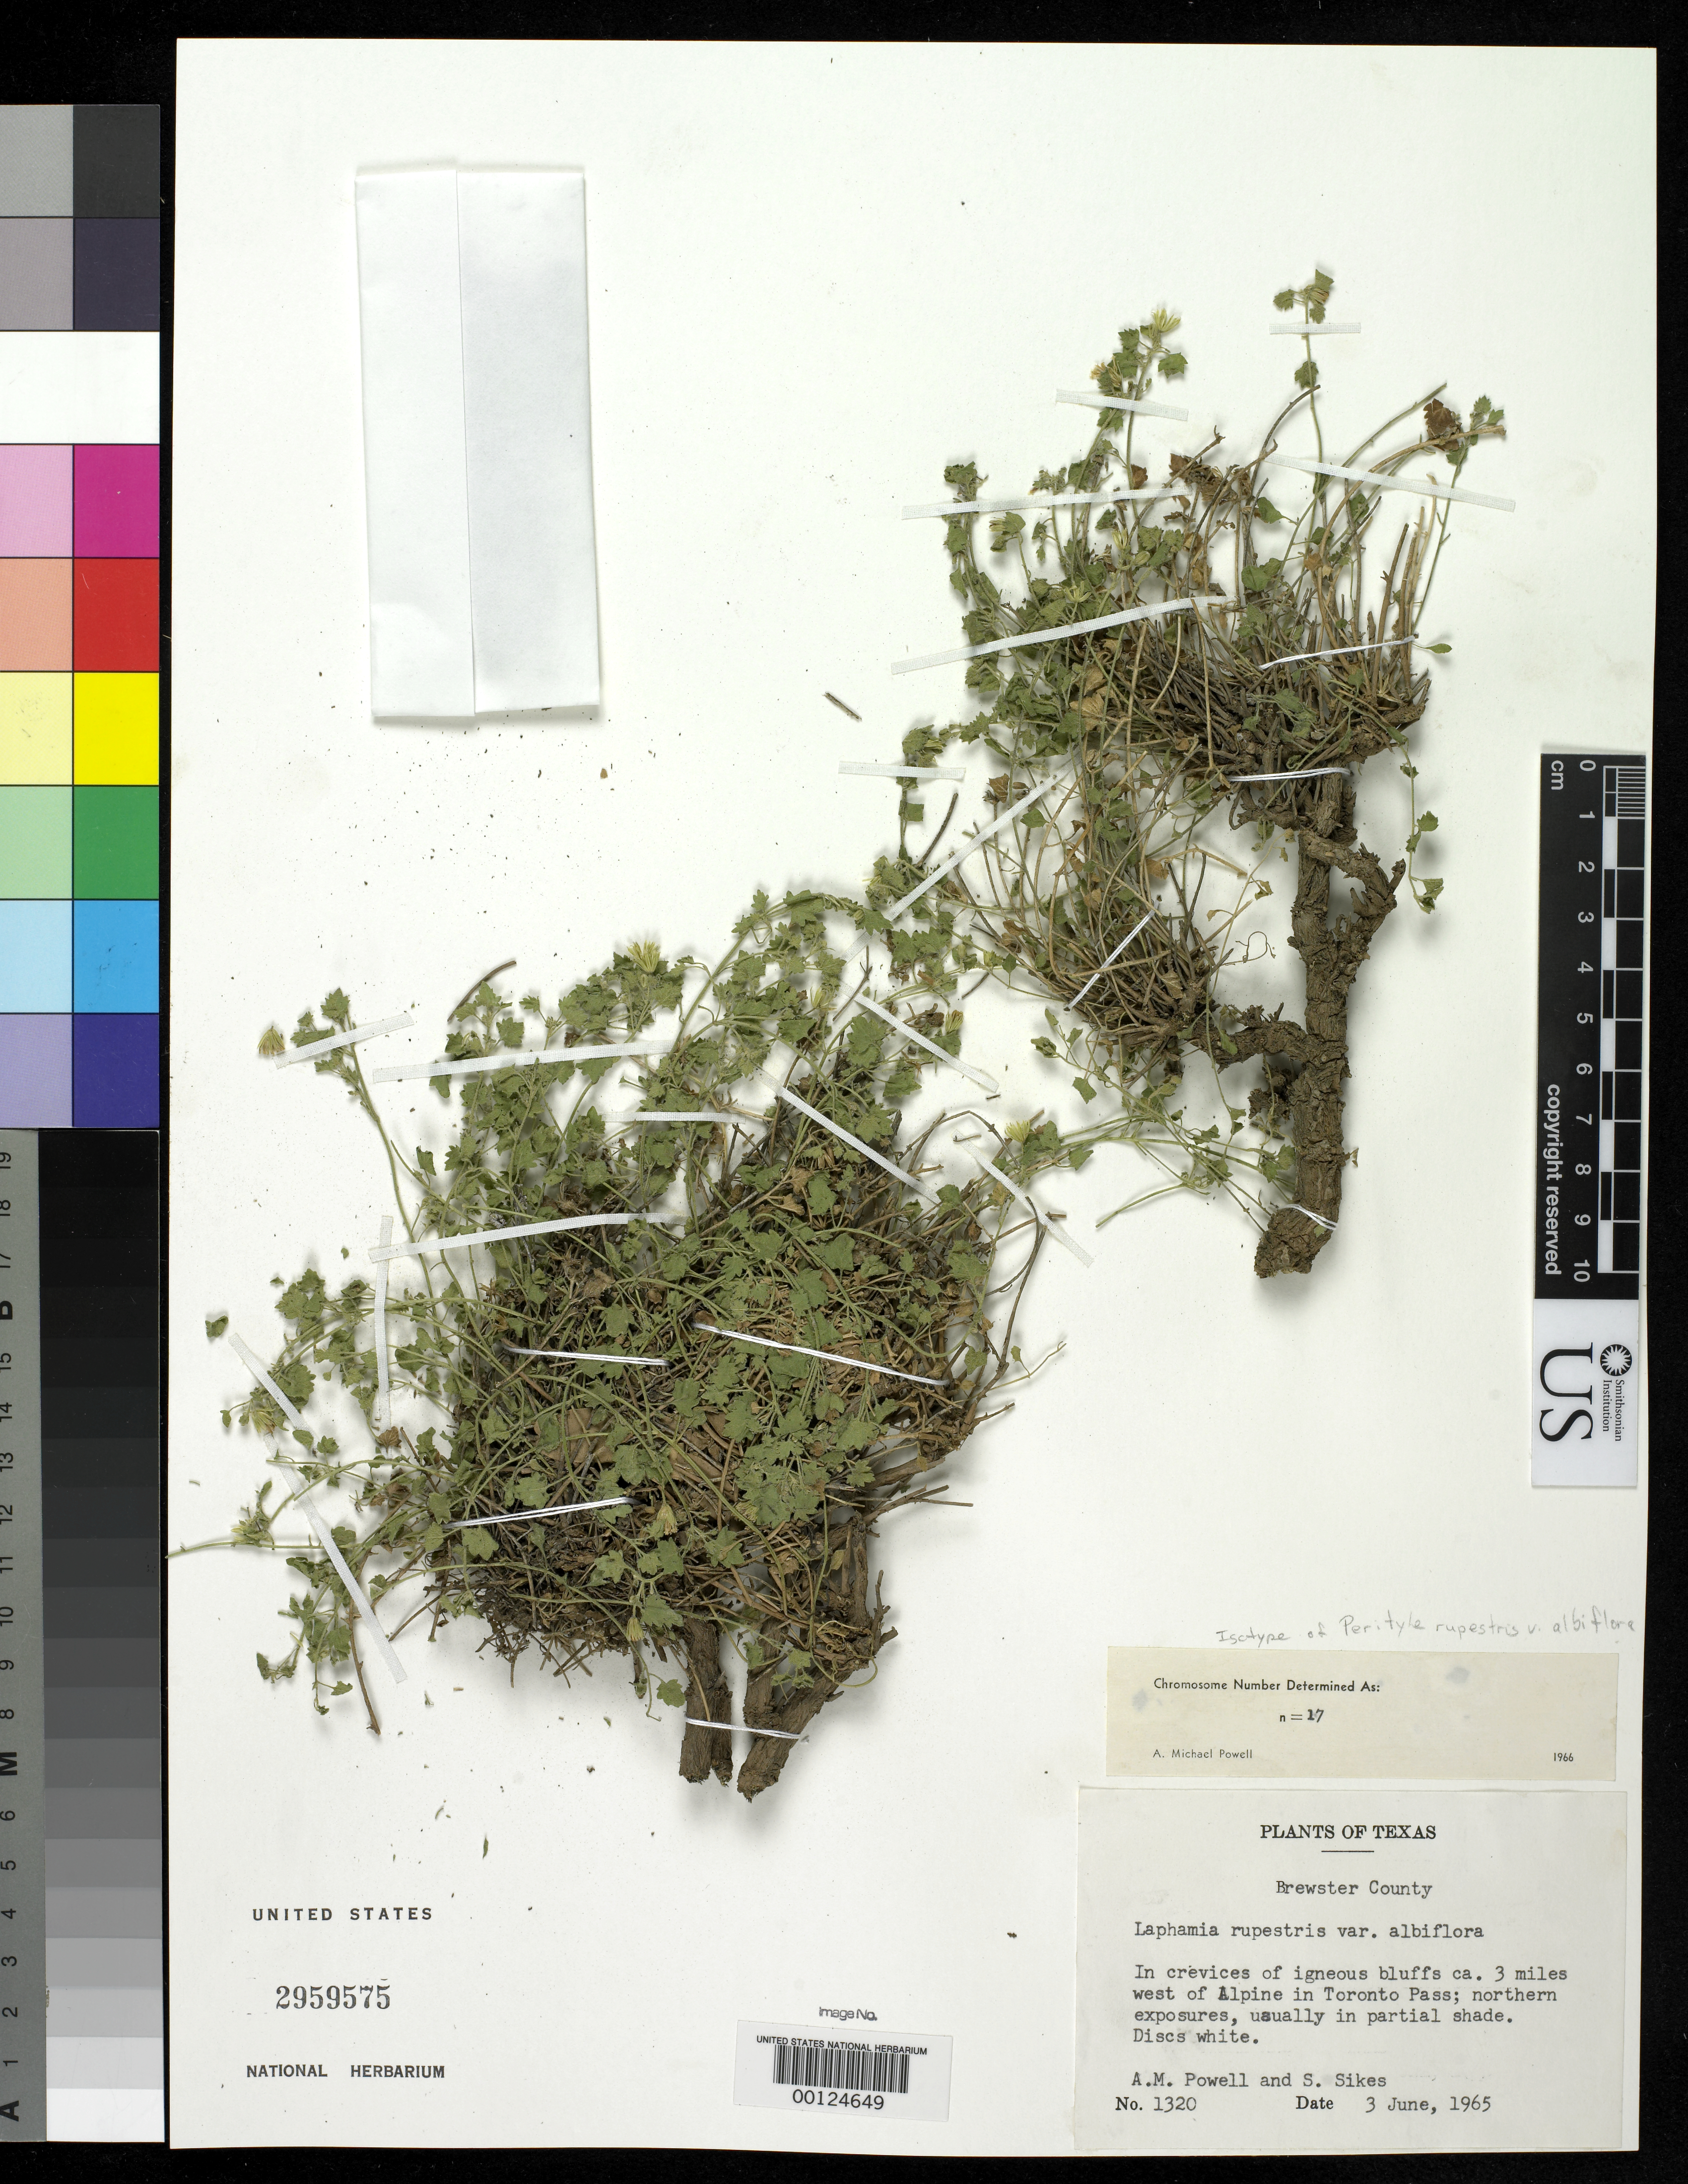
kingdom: Plantae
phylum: Tracheophyta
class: Magnoliopsida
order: Asterales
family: Asteraceae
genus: Perityle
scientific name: Perityle rupestris var. albiflora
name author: A.M. Powell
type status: Isotype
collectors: A. M. Powell & S. Sikes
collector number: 1320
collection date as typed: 03 Jun 1965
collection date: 1965-06-03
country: United States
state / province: Texas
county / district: Brewster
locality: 3 miles west of Alpine in Toronto Pass.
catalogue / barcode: US 2959575